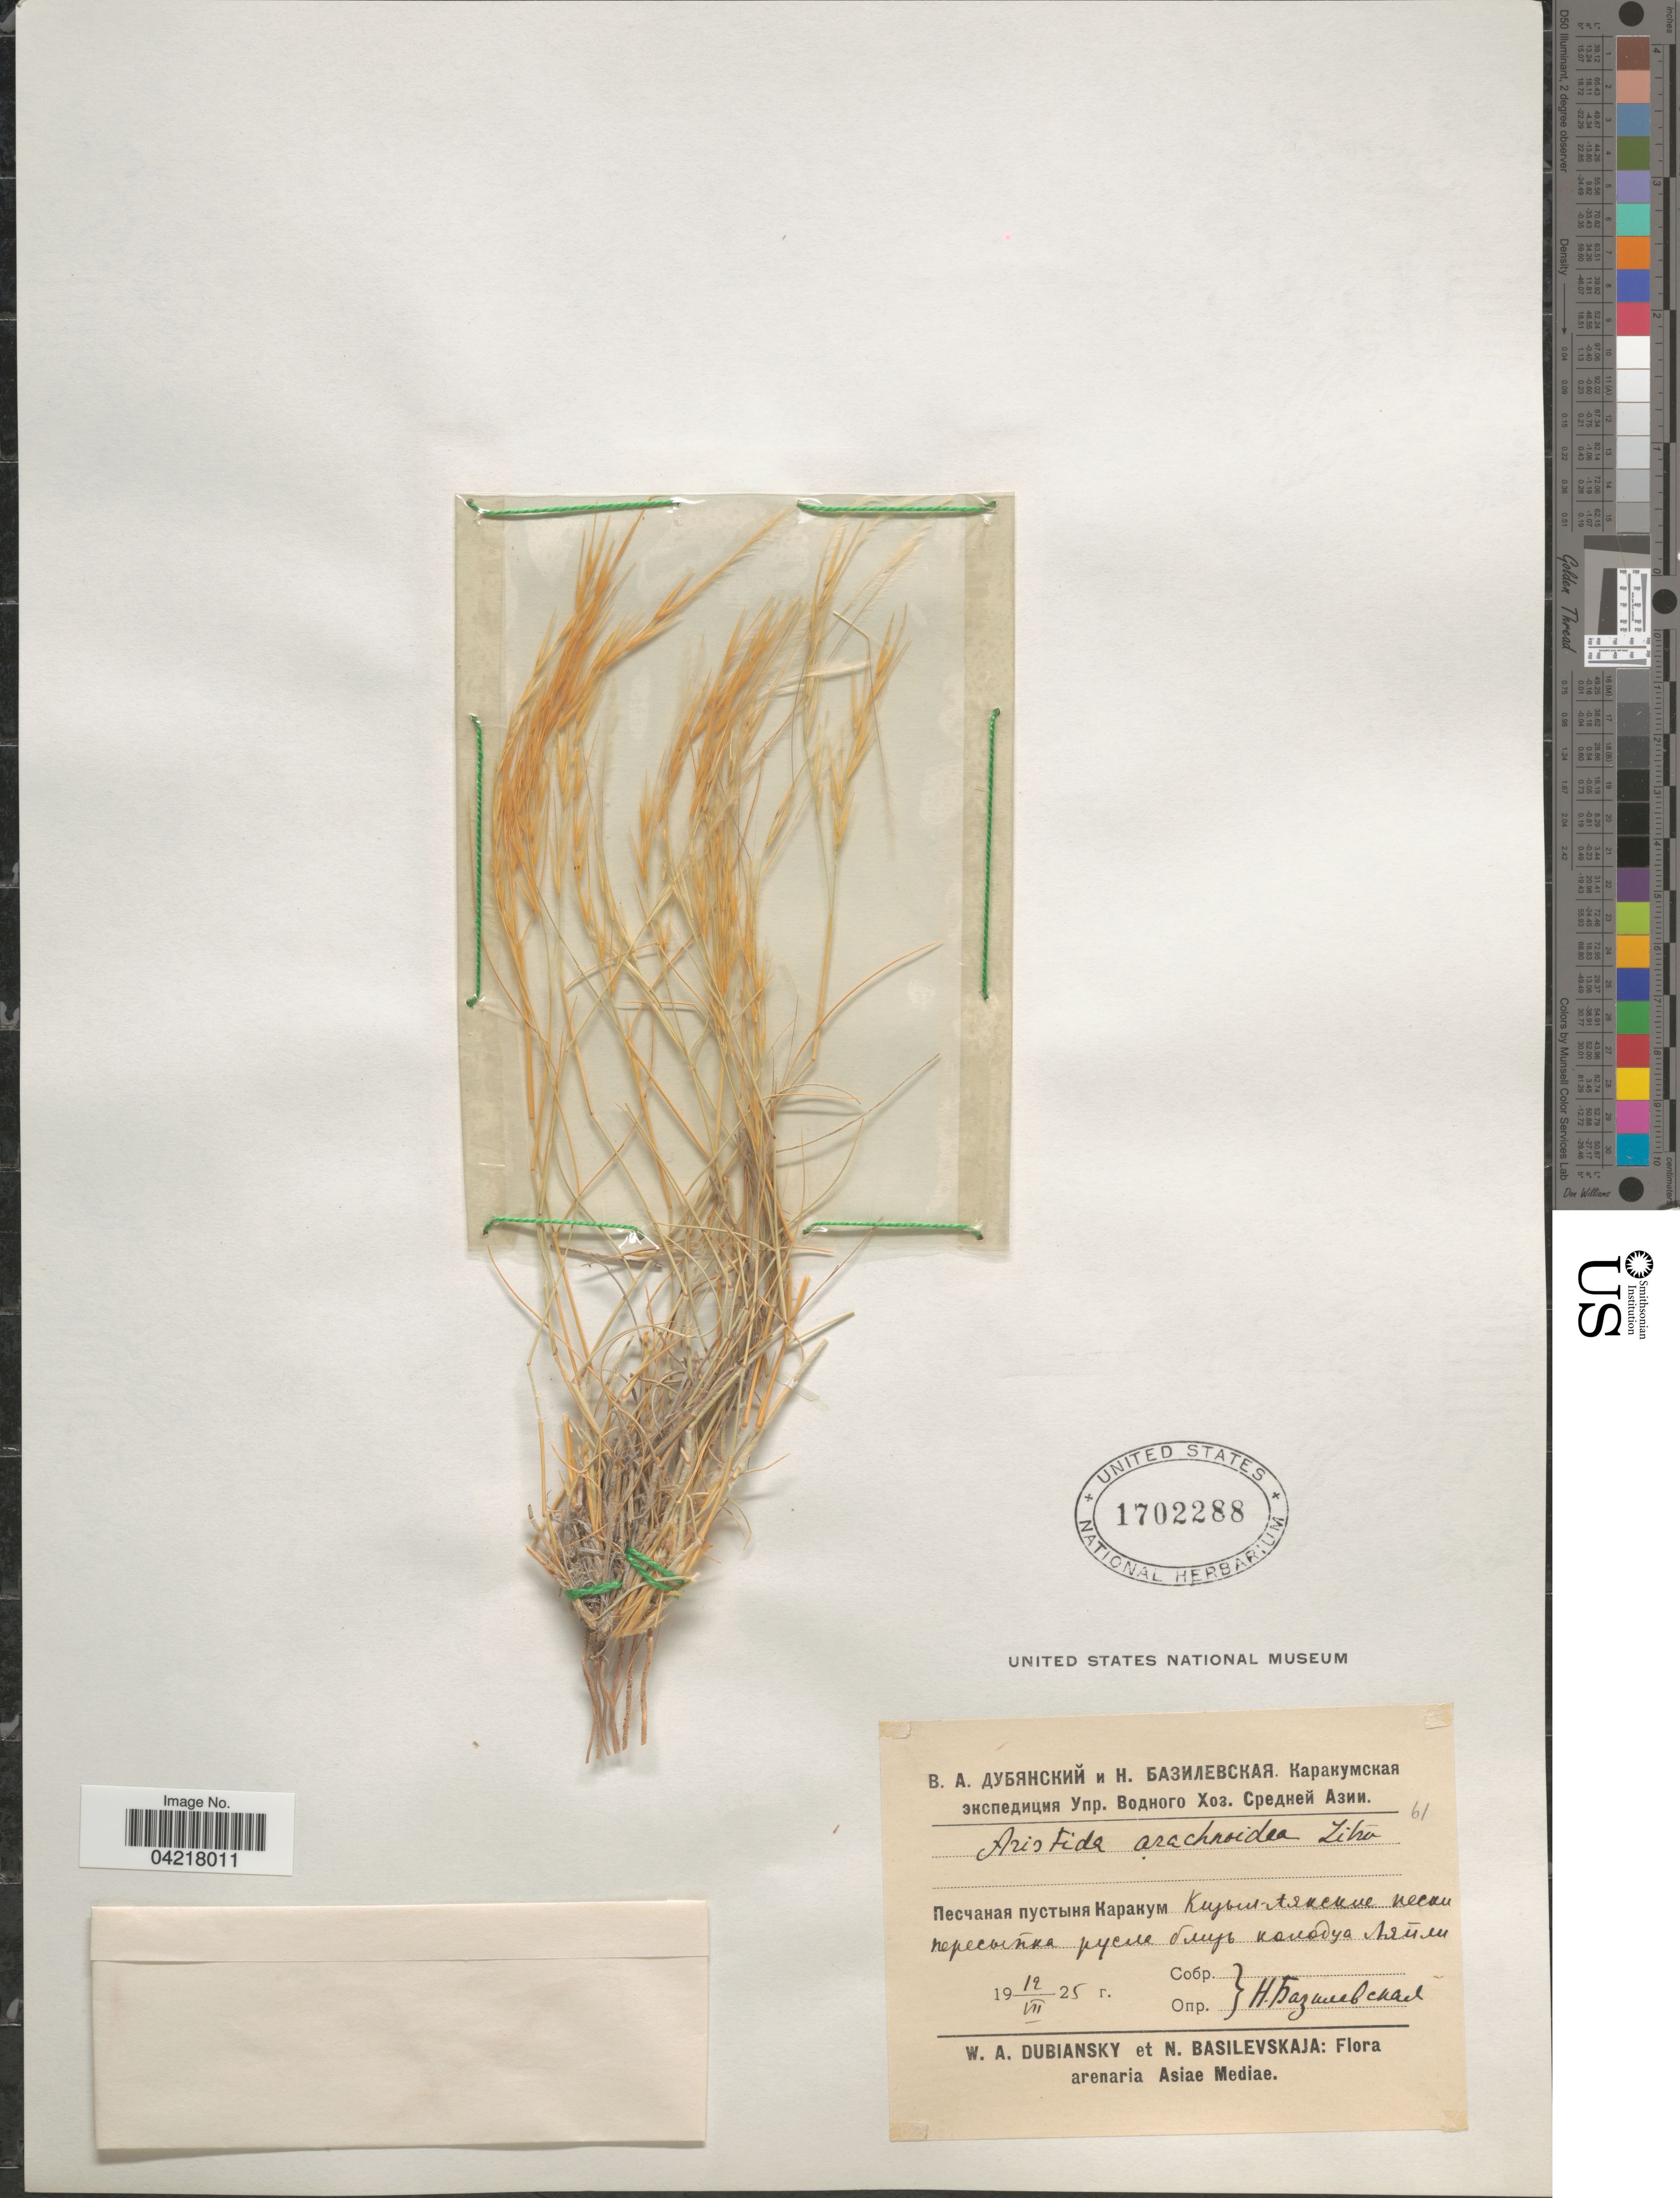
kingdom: Plantae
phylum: Tracheophyta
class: Liliopsida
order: Poales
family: Poaceae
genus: Stipagrostis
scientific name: Stipagrostis arachnoidea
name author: (Litv.) De Winter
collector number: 61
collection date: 1925-07-12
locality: X. Arenaria Asiae Mediae.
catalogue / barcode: US 1702288